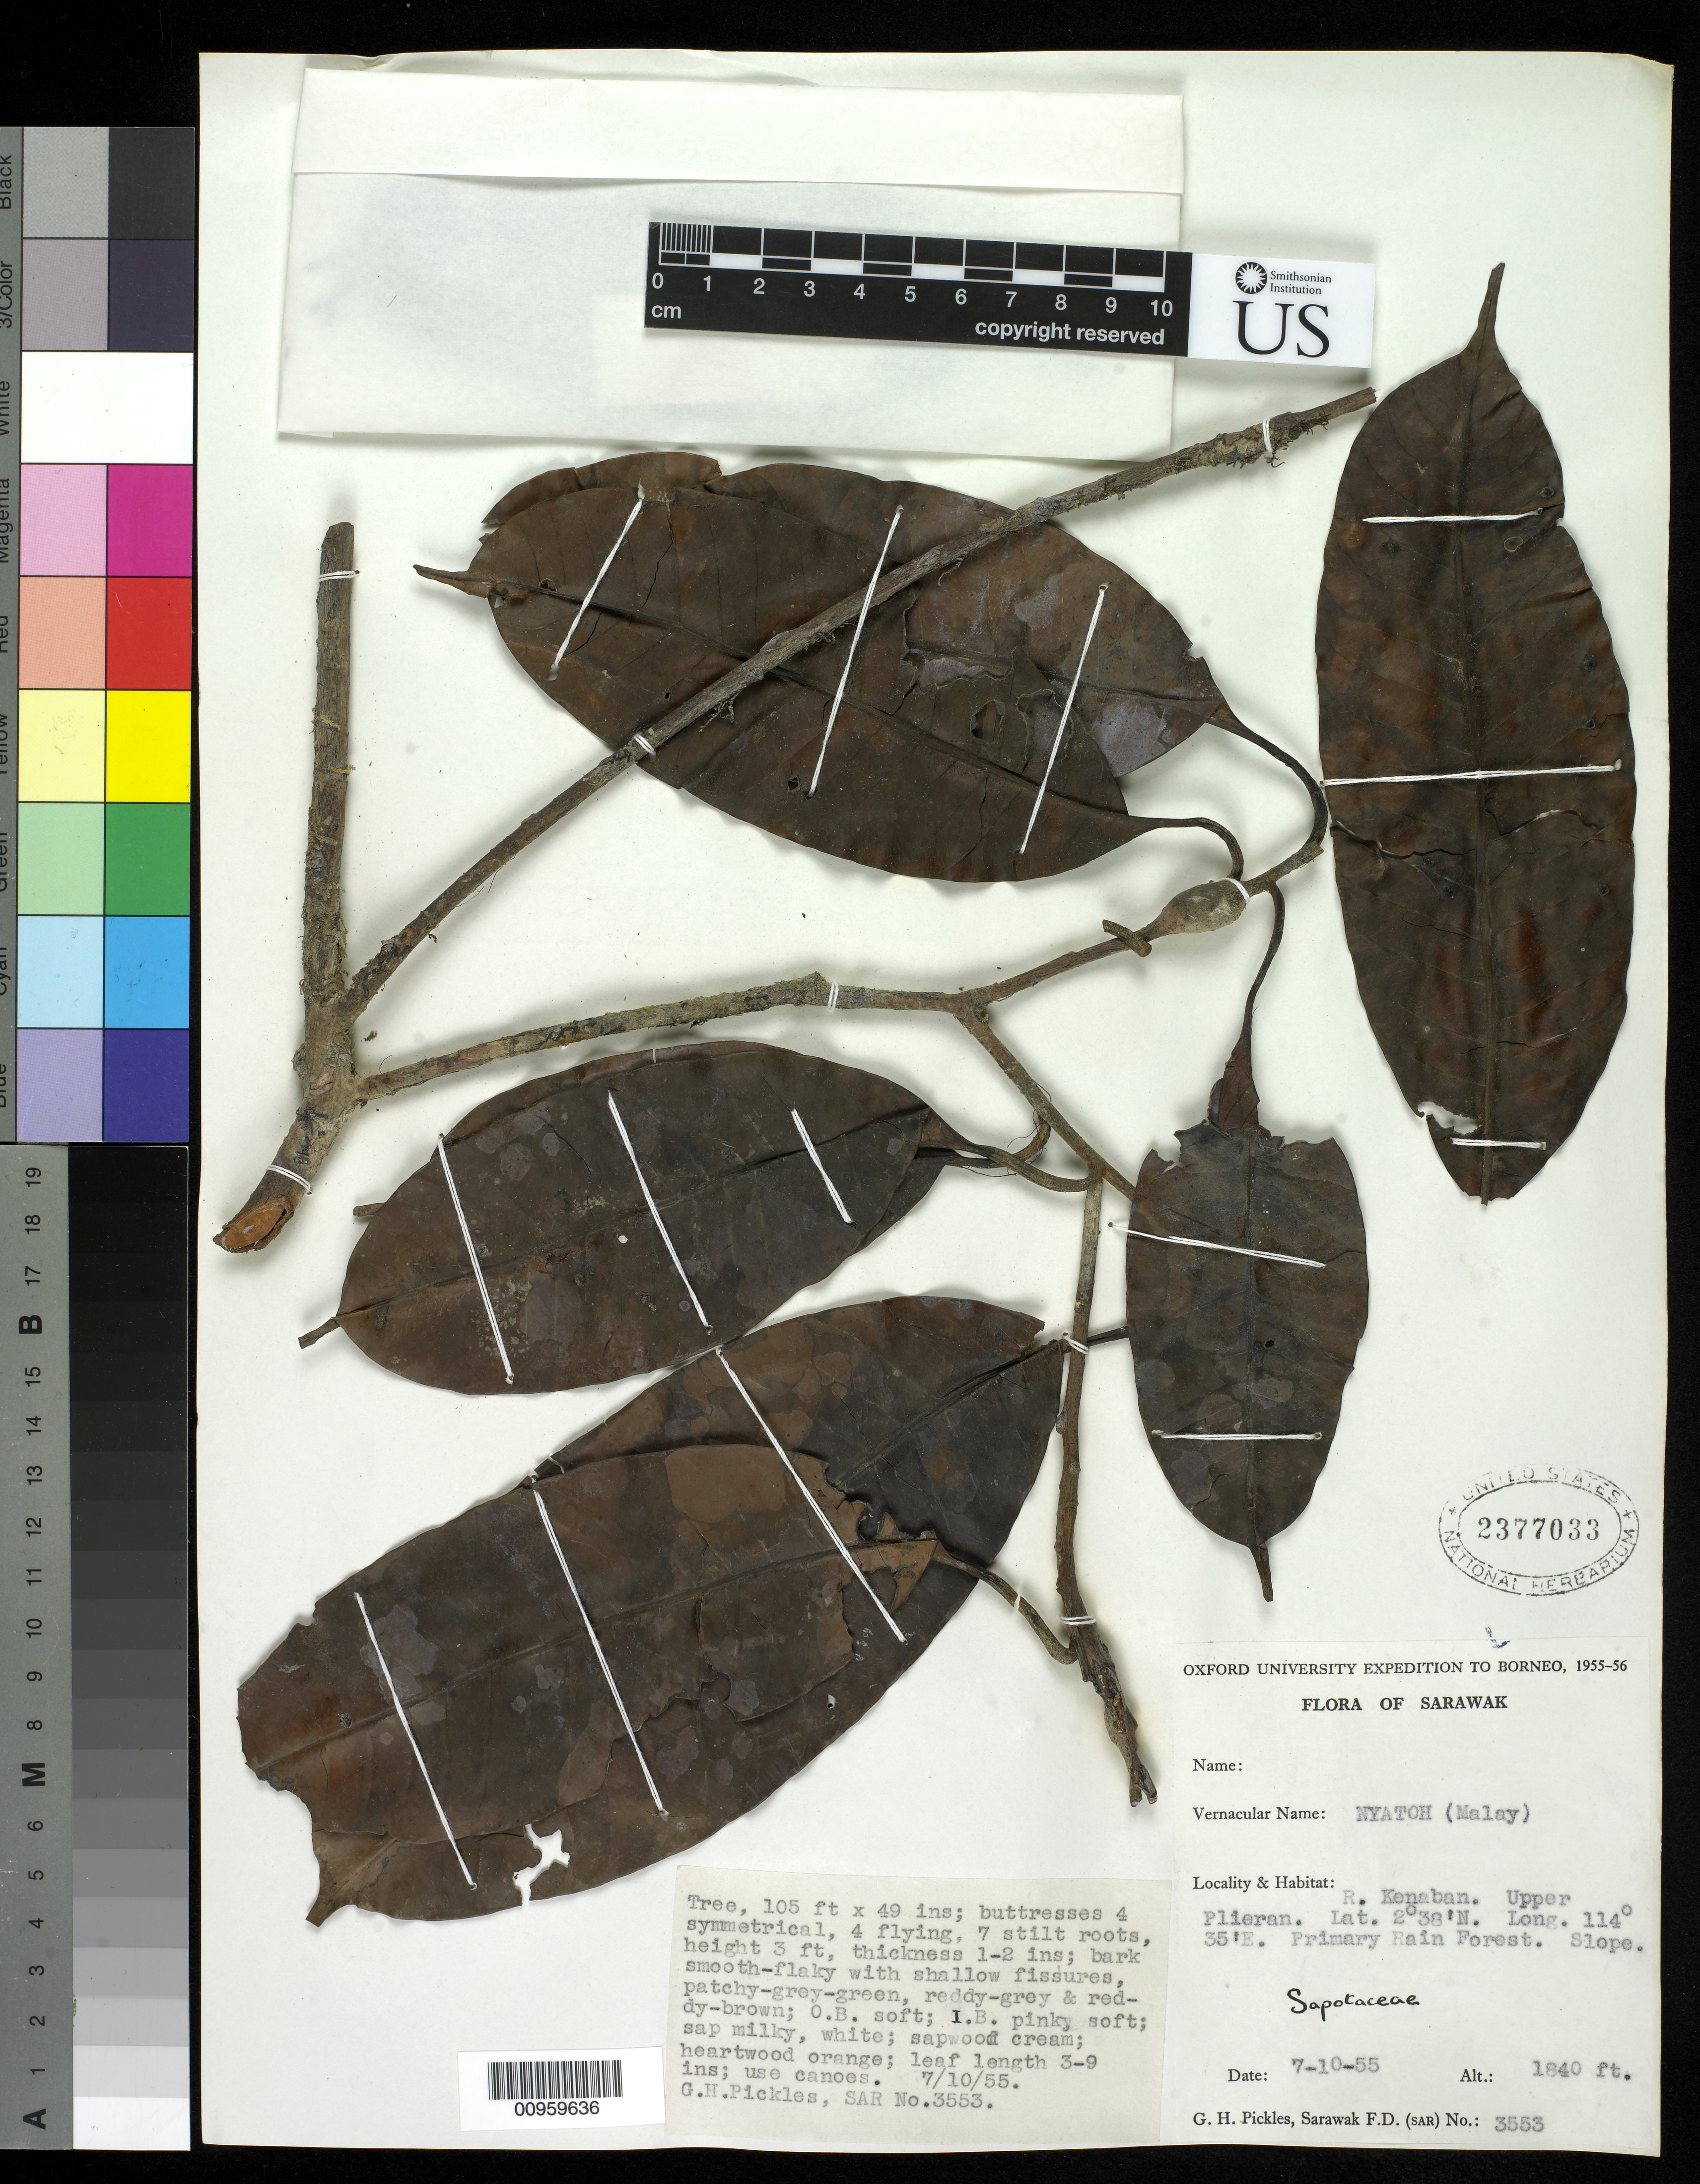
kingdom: Plantae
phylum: Tracheophyta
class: Magnoliopsida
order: Ericales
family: Sapotaceae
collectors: G. Pickles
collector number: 3553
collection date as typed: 10 Jul 1955 or 07 Oct 1955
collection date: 1955-07-10 or 1955-10-07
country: Malaysia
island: Borneo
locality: R. Kenaban, Upper Plieran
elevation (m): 561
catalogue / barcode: US 2377033